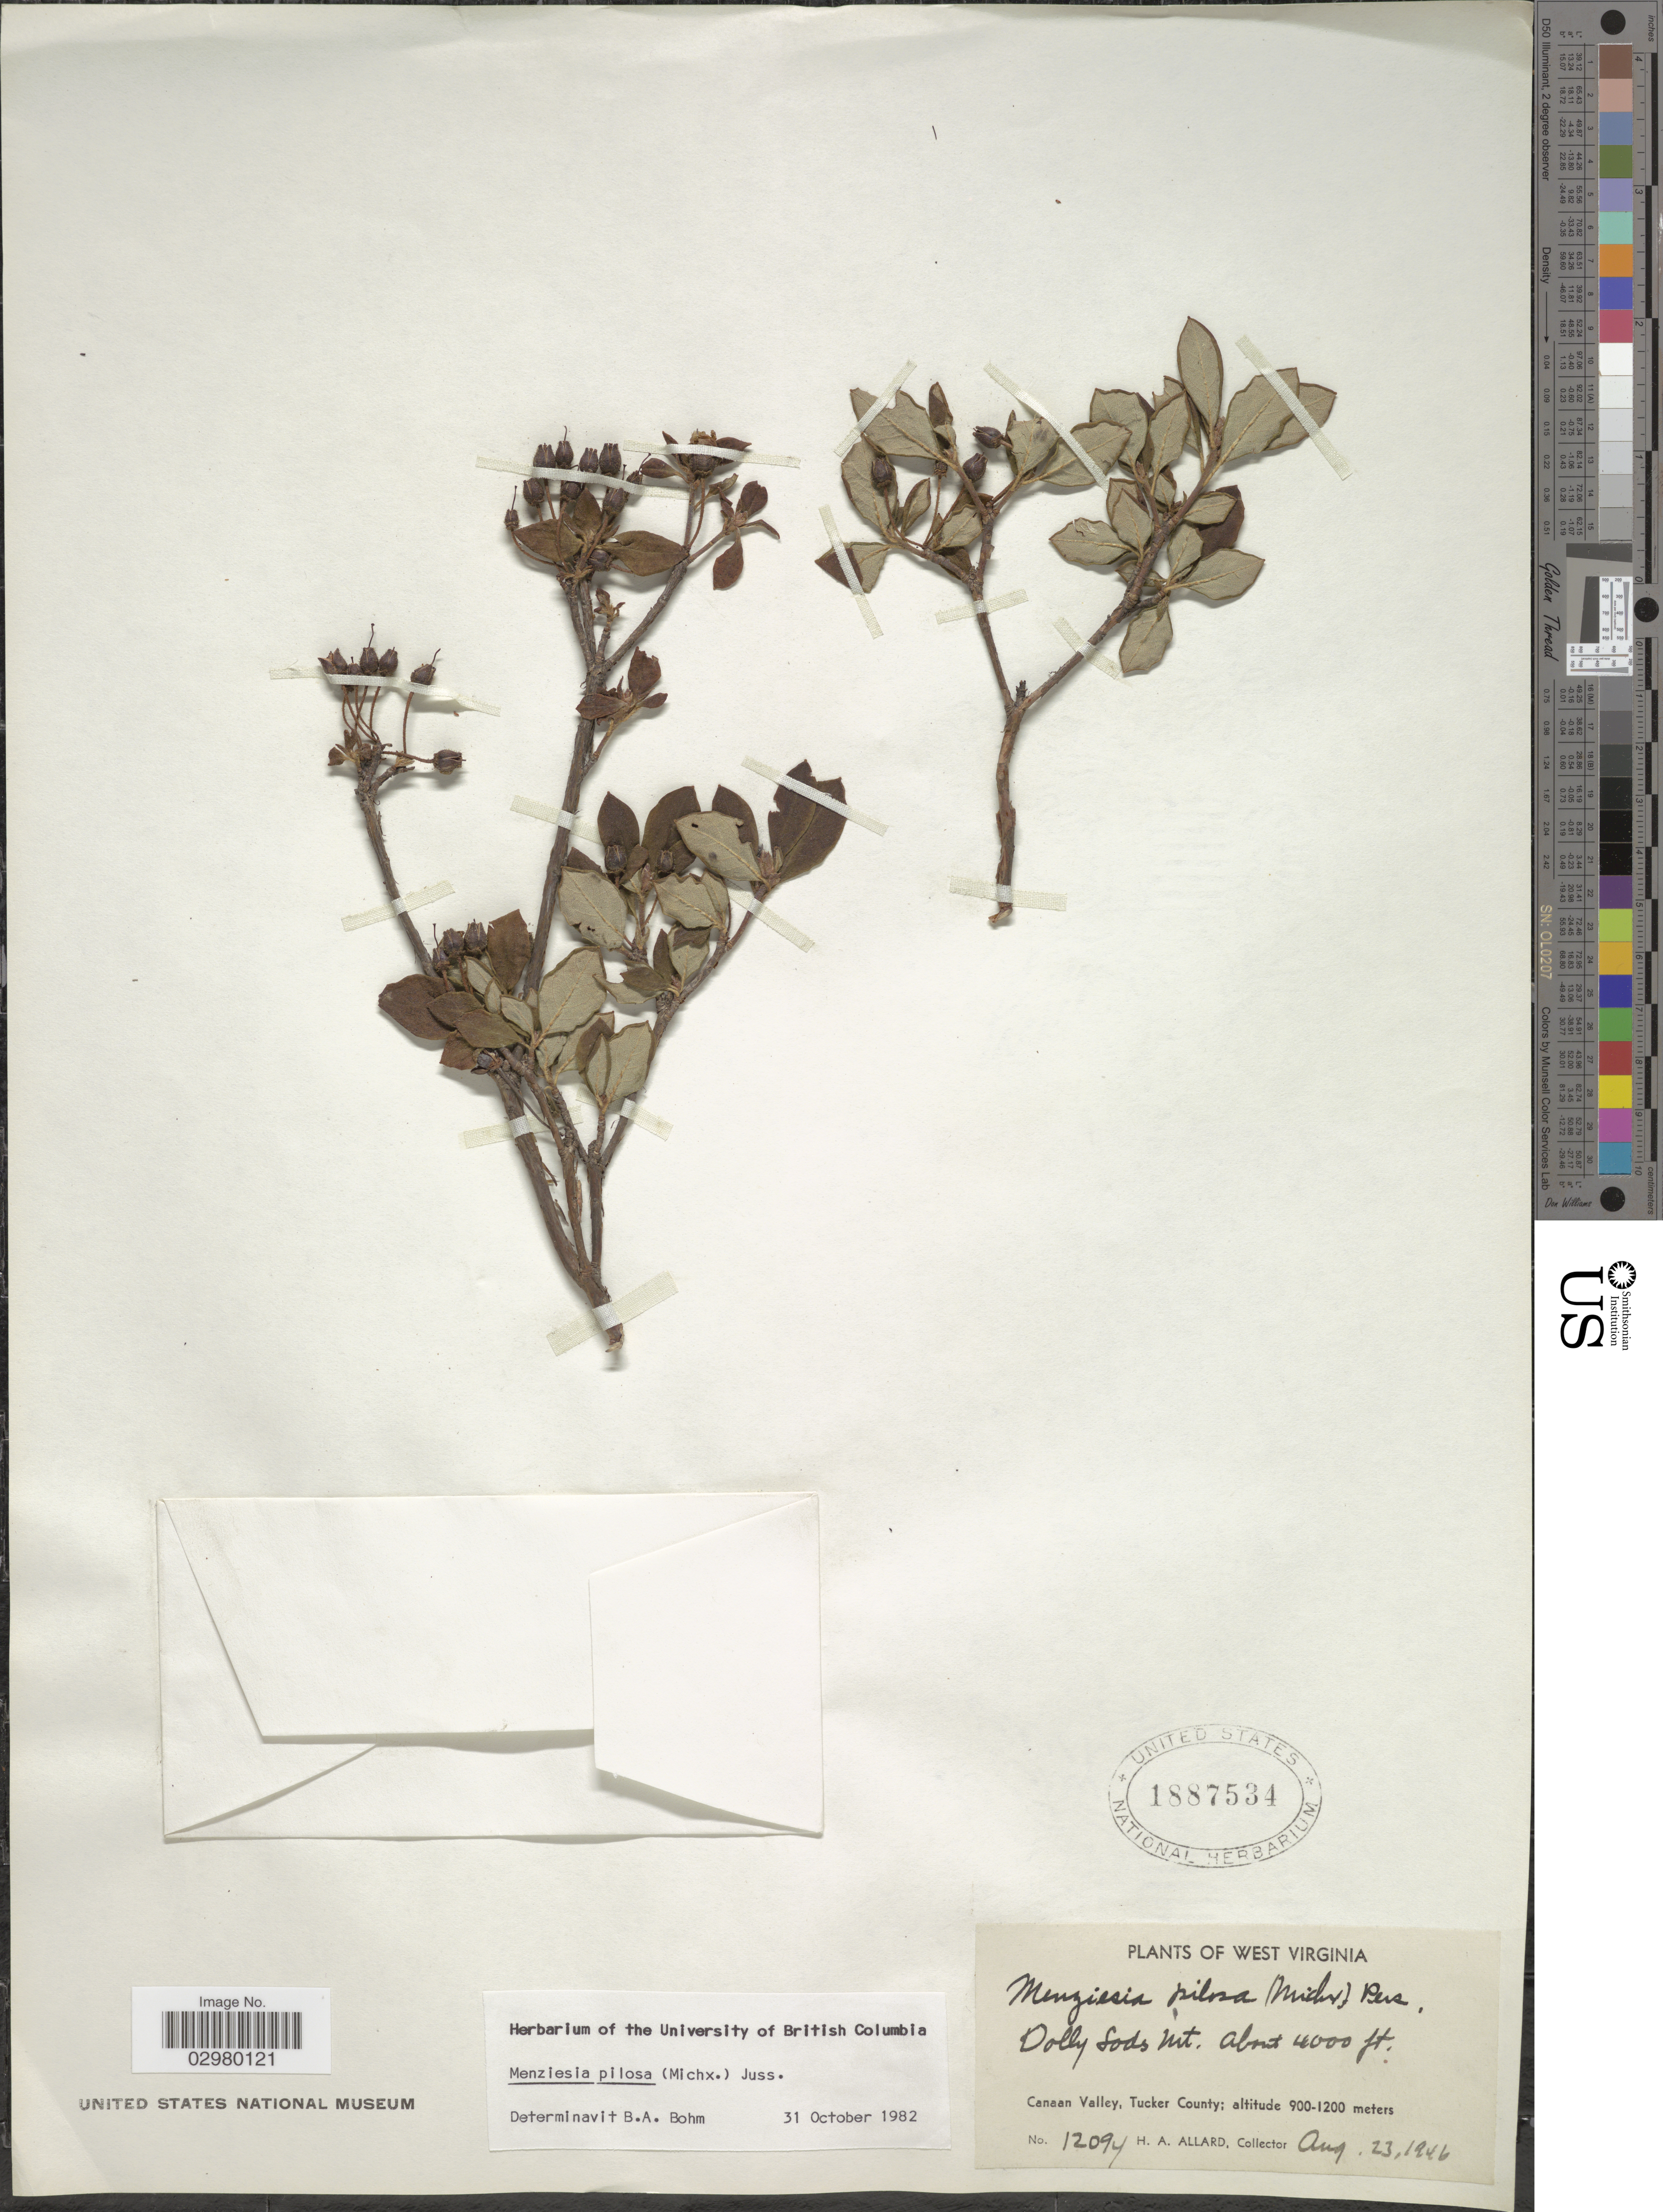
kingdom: Plantae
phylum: Tracheophyta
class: Magnoliopsida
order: Ericales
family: Ericaceae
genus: Menziesia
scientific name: Menziesia pilosa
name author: (Michx.) Juss.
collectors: H. A. Allard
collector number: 12094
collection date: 1946-08-23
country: United States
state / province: West Virginia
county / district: Tucker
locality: Dolly Sods Mt. Canaan Valley, Tucker County.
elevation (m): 1219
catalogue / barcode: US 1887534